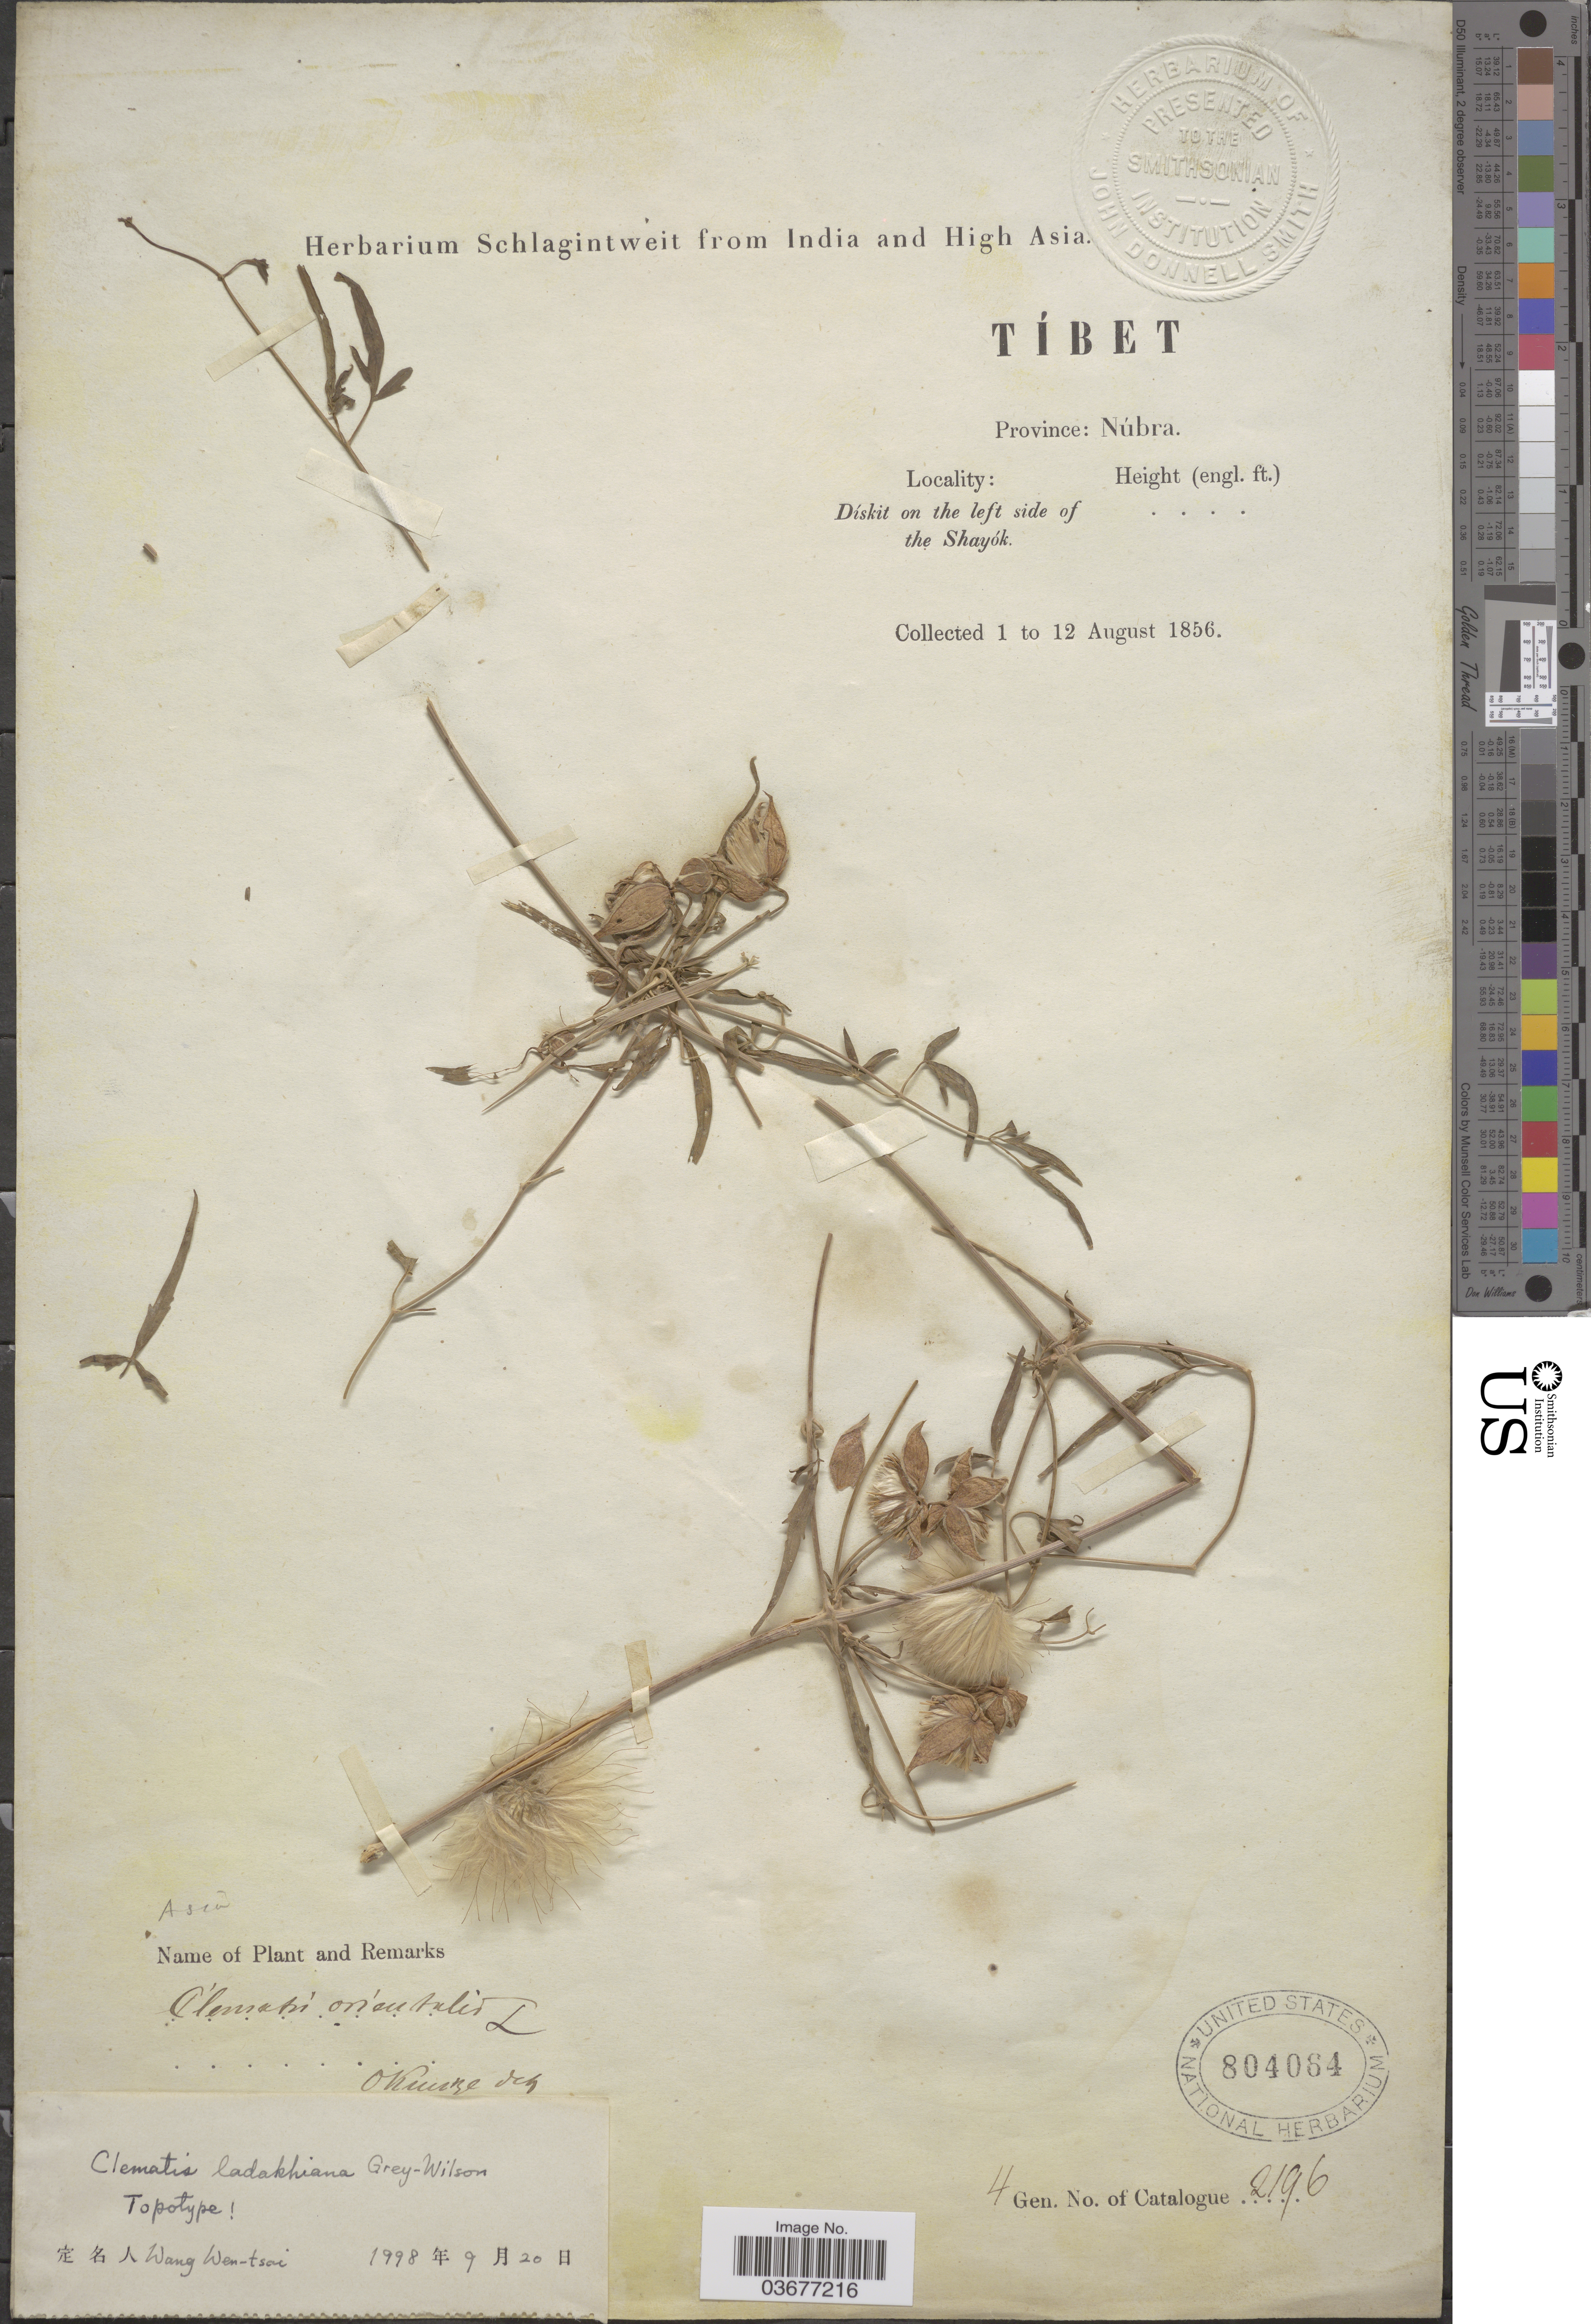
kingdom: Plantae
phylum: Tracheophyta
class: Magnoliopsida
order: Ranunculales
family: Ranunculaceae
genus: Clematis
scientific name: Clematis ladakhiana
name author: Grey-Wilson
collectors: ex herb. Schlagintweit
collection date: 1856-08-01/1856-08-12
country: China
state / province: Xizang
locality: Tíbet. Province: Núbra. Dískit on the left side of the Shayók.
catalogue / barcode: US 804064